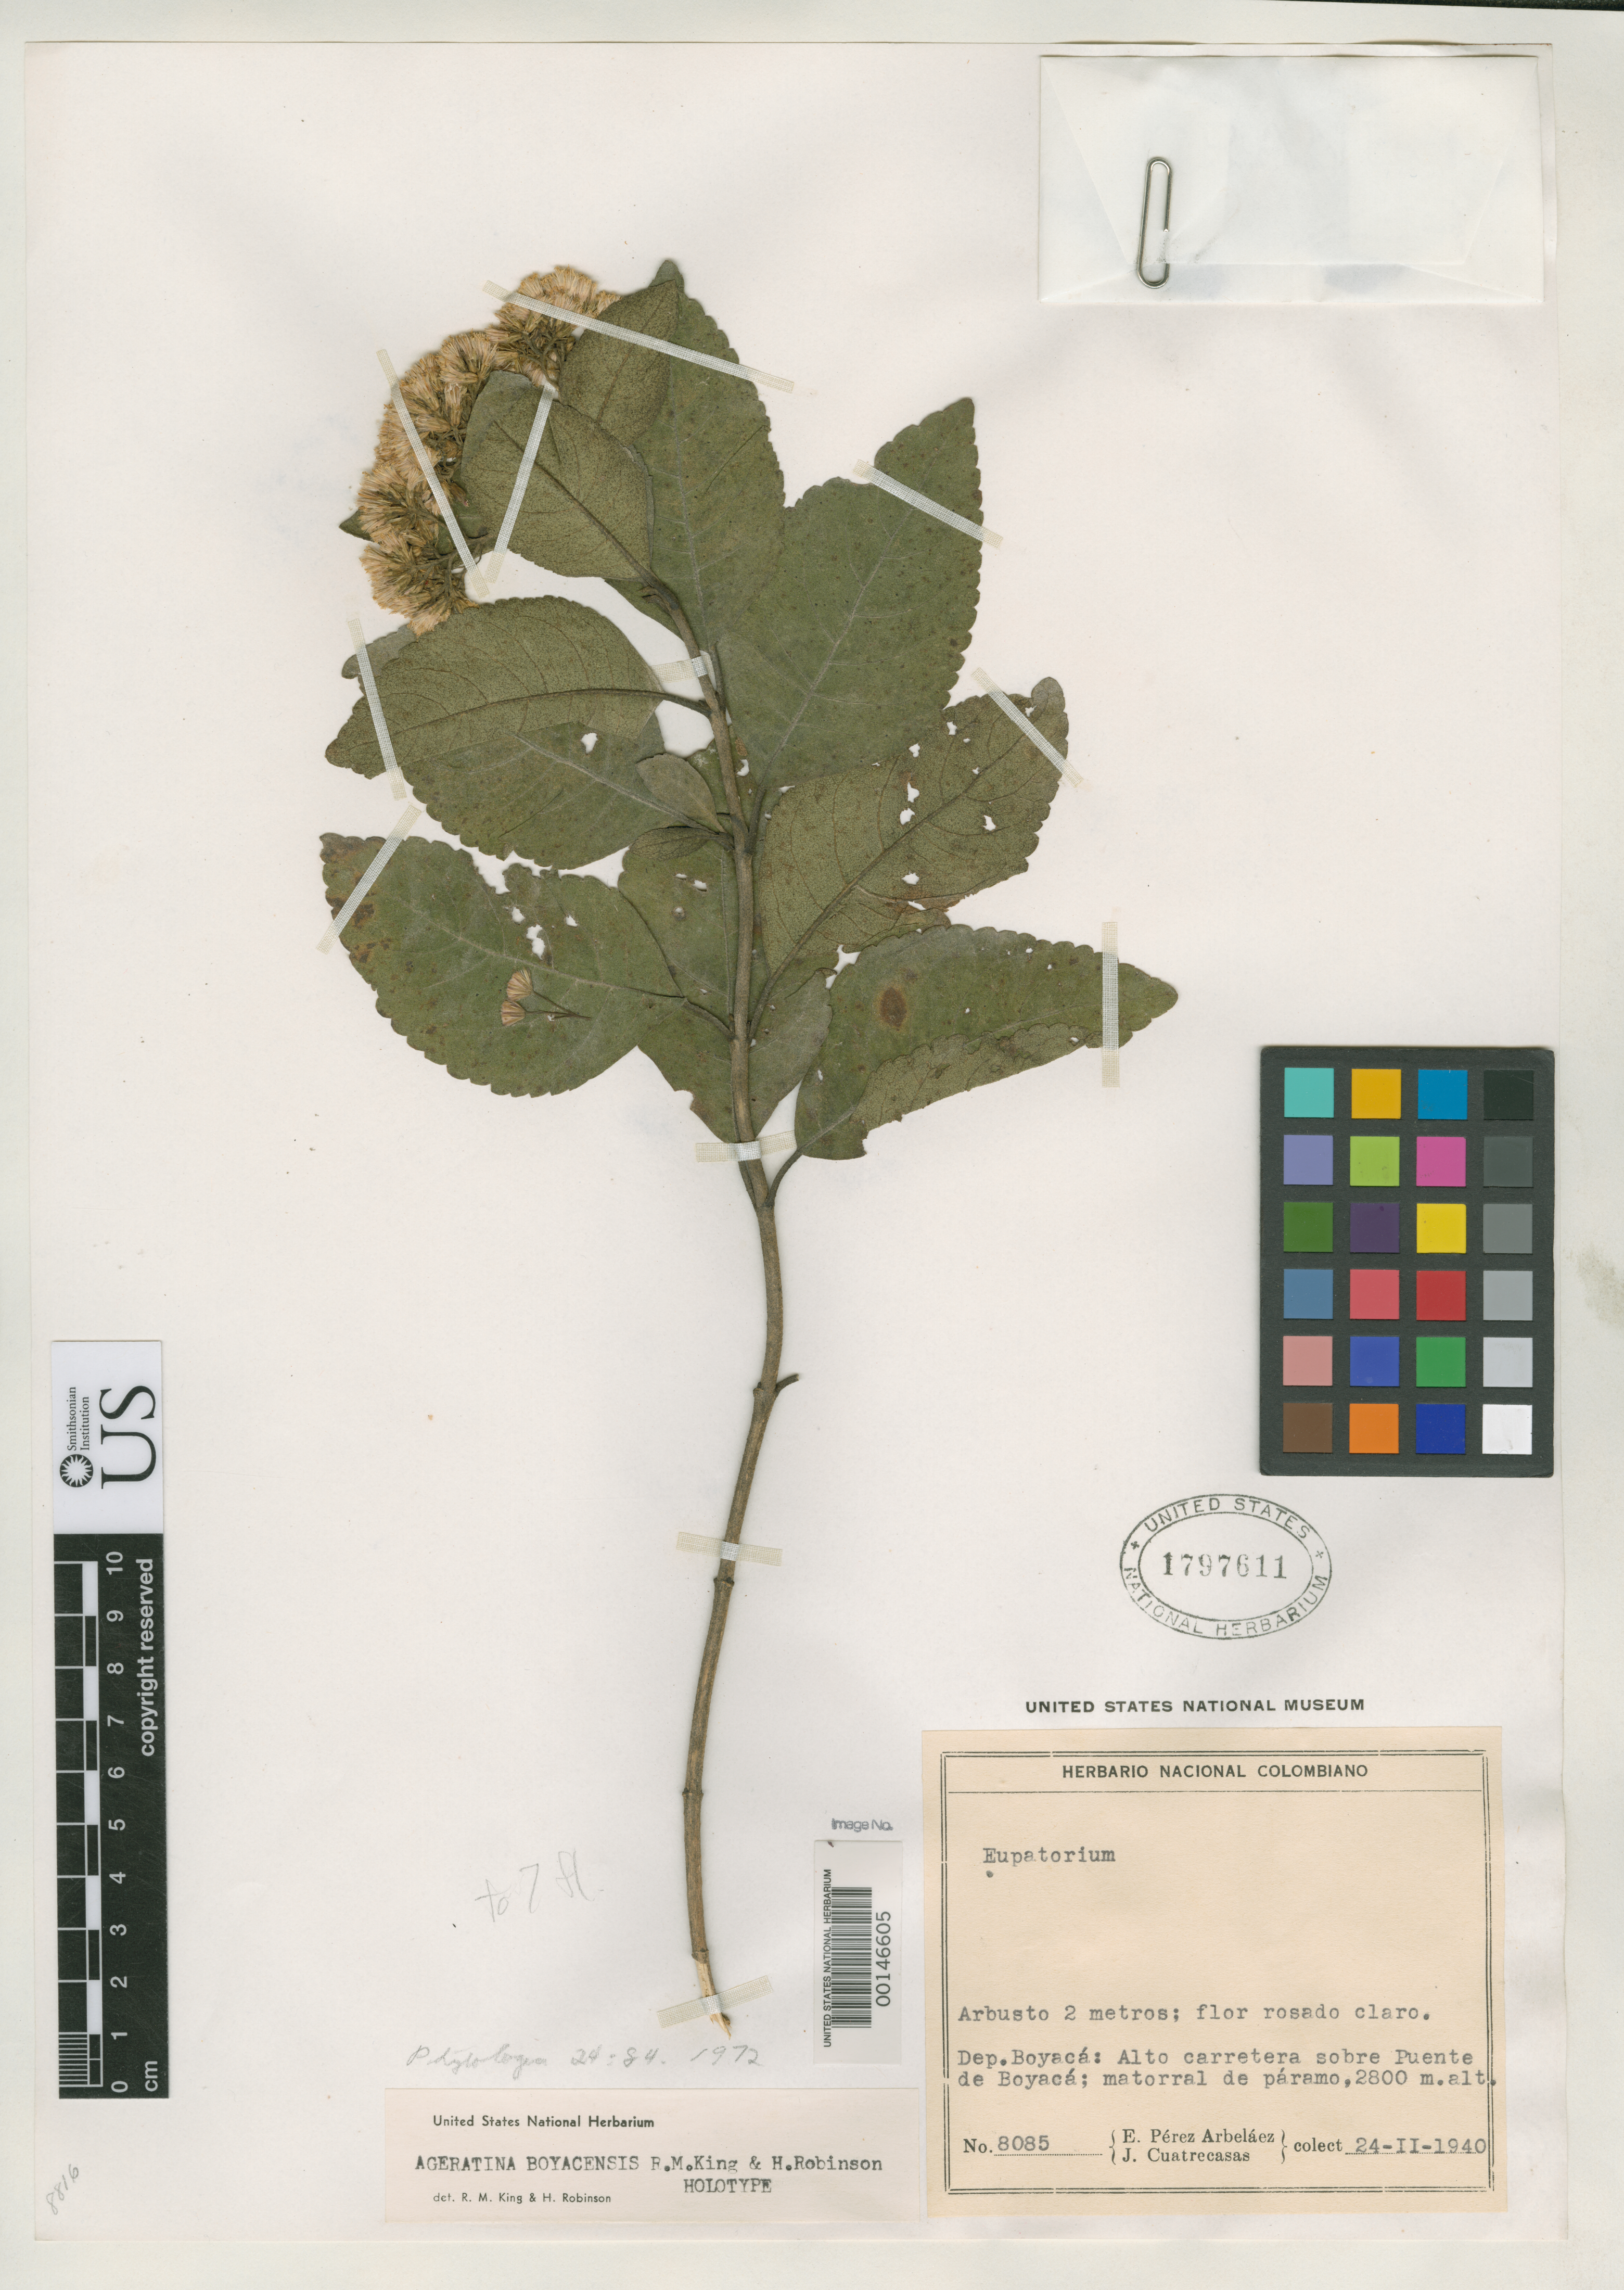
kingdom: Plantae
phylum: Tracheophyta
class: Magnoliopsida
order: Asterales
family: Asteraceae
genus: Ageratina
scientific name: Ageratina boyacensis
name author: R.M. King & H. Rob.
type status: Holotype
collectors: E. Pérez Arbeláez & J. Cuatrecasas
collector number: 8085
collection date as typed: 24 Nov 1940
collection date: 1940-11-24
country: Colombia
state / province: Boyacá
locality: Puente de Boyaca.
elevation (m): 2800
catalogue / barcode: US 1797611